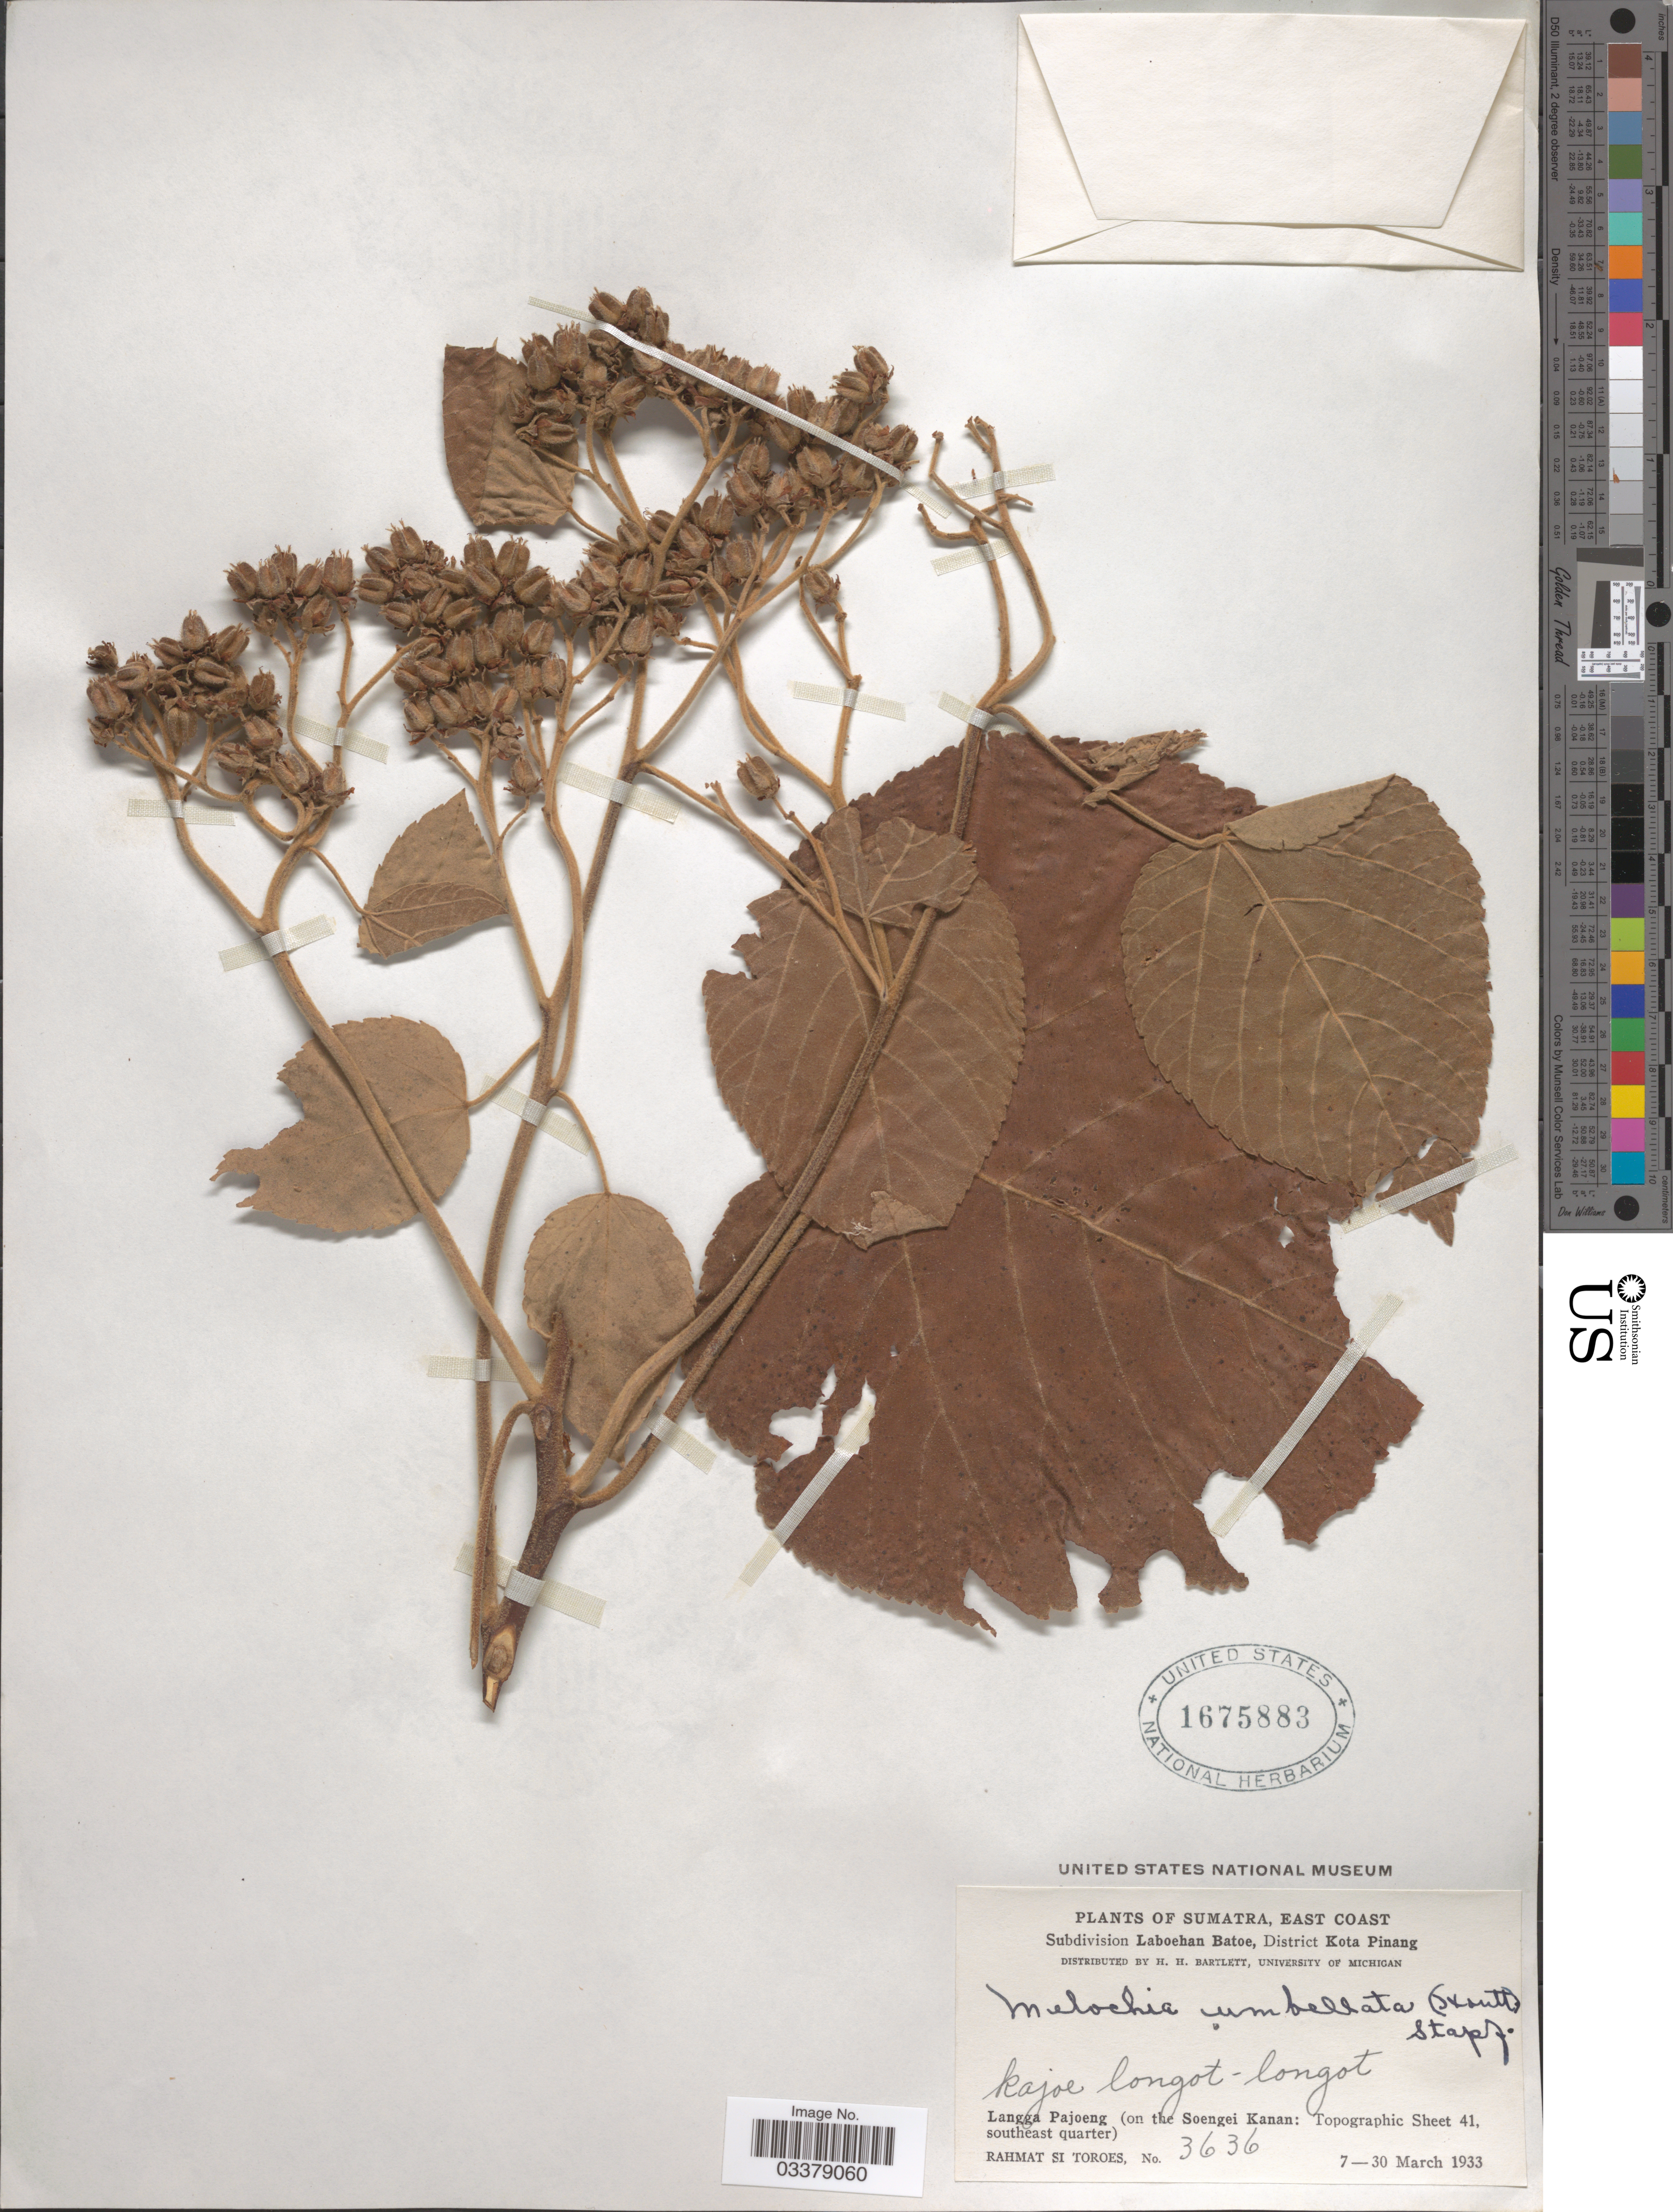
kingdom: Plantae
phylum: Tracheophyta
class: Magnoliopsida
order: Malvales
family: Malvaceae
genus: Melochia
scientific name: Melochia umbellata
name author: Stapf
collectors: Rahmat Si Boeea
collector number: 3636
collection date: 1933-03-07/1933-03-30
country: Indonesia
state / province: Sumatra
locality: East Coast. Subdivision Laboehan Batoe, District Kota Pinang. Langga Pajoeng (on the Soengei Kanan: Topographic Sheet 41, southeast quarter).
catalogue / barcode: US 1675883